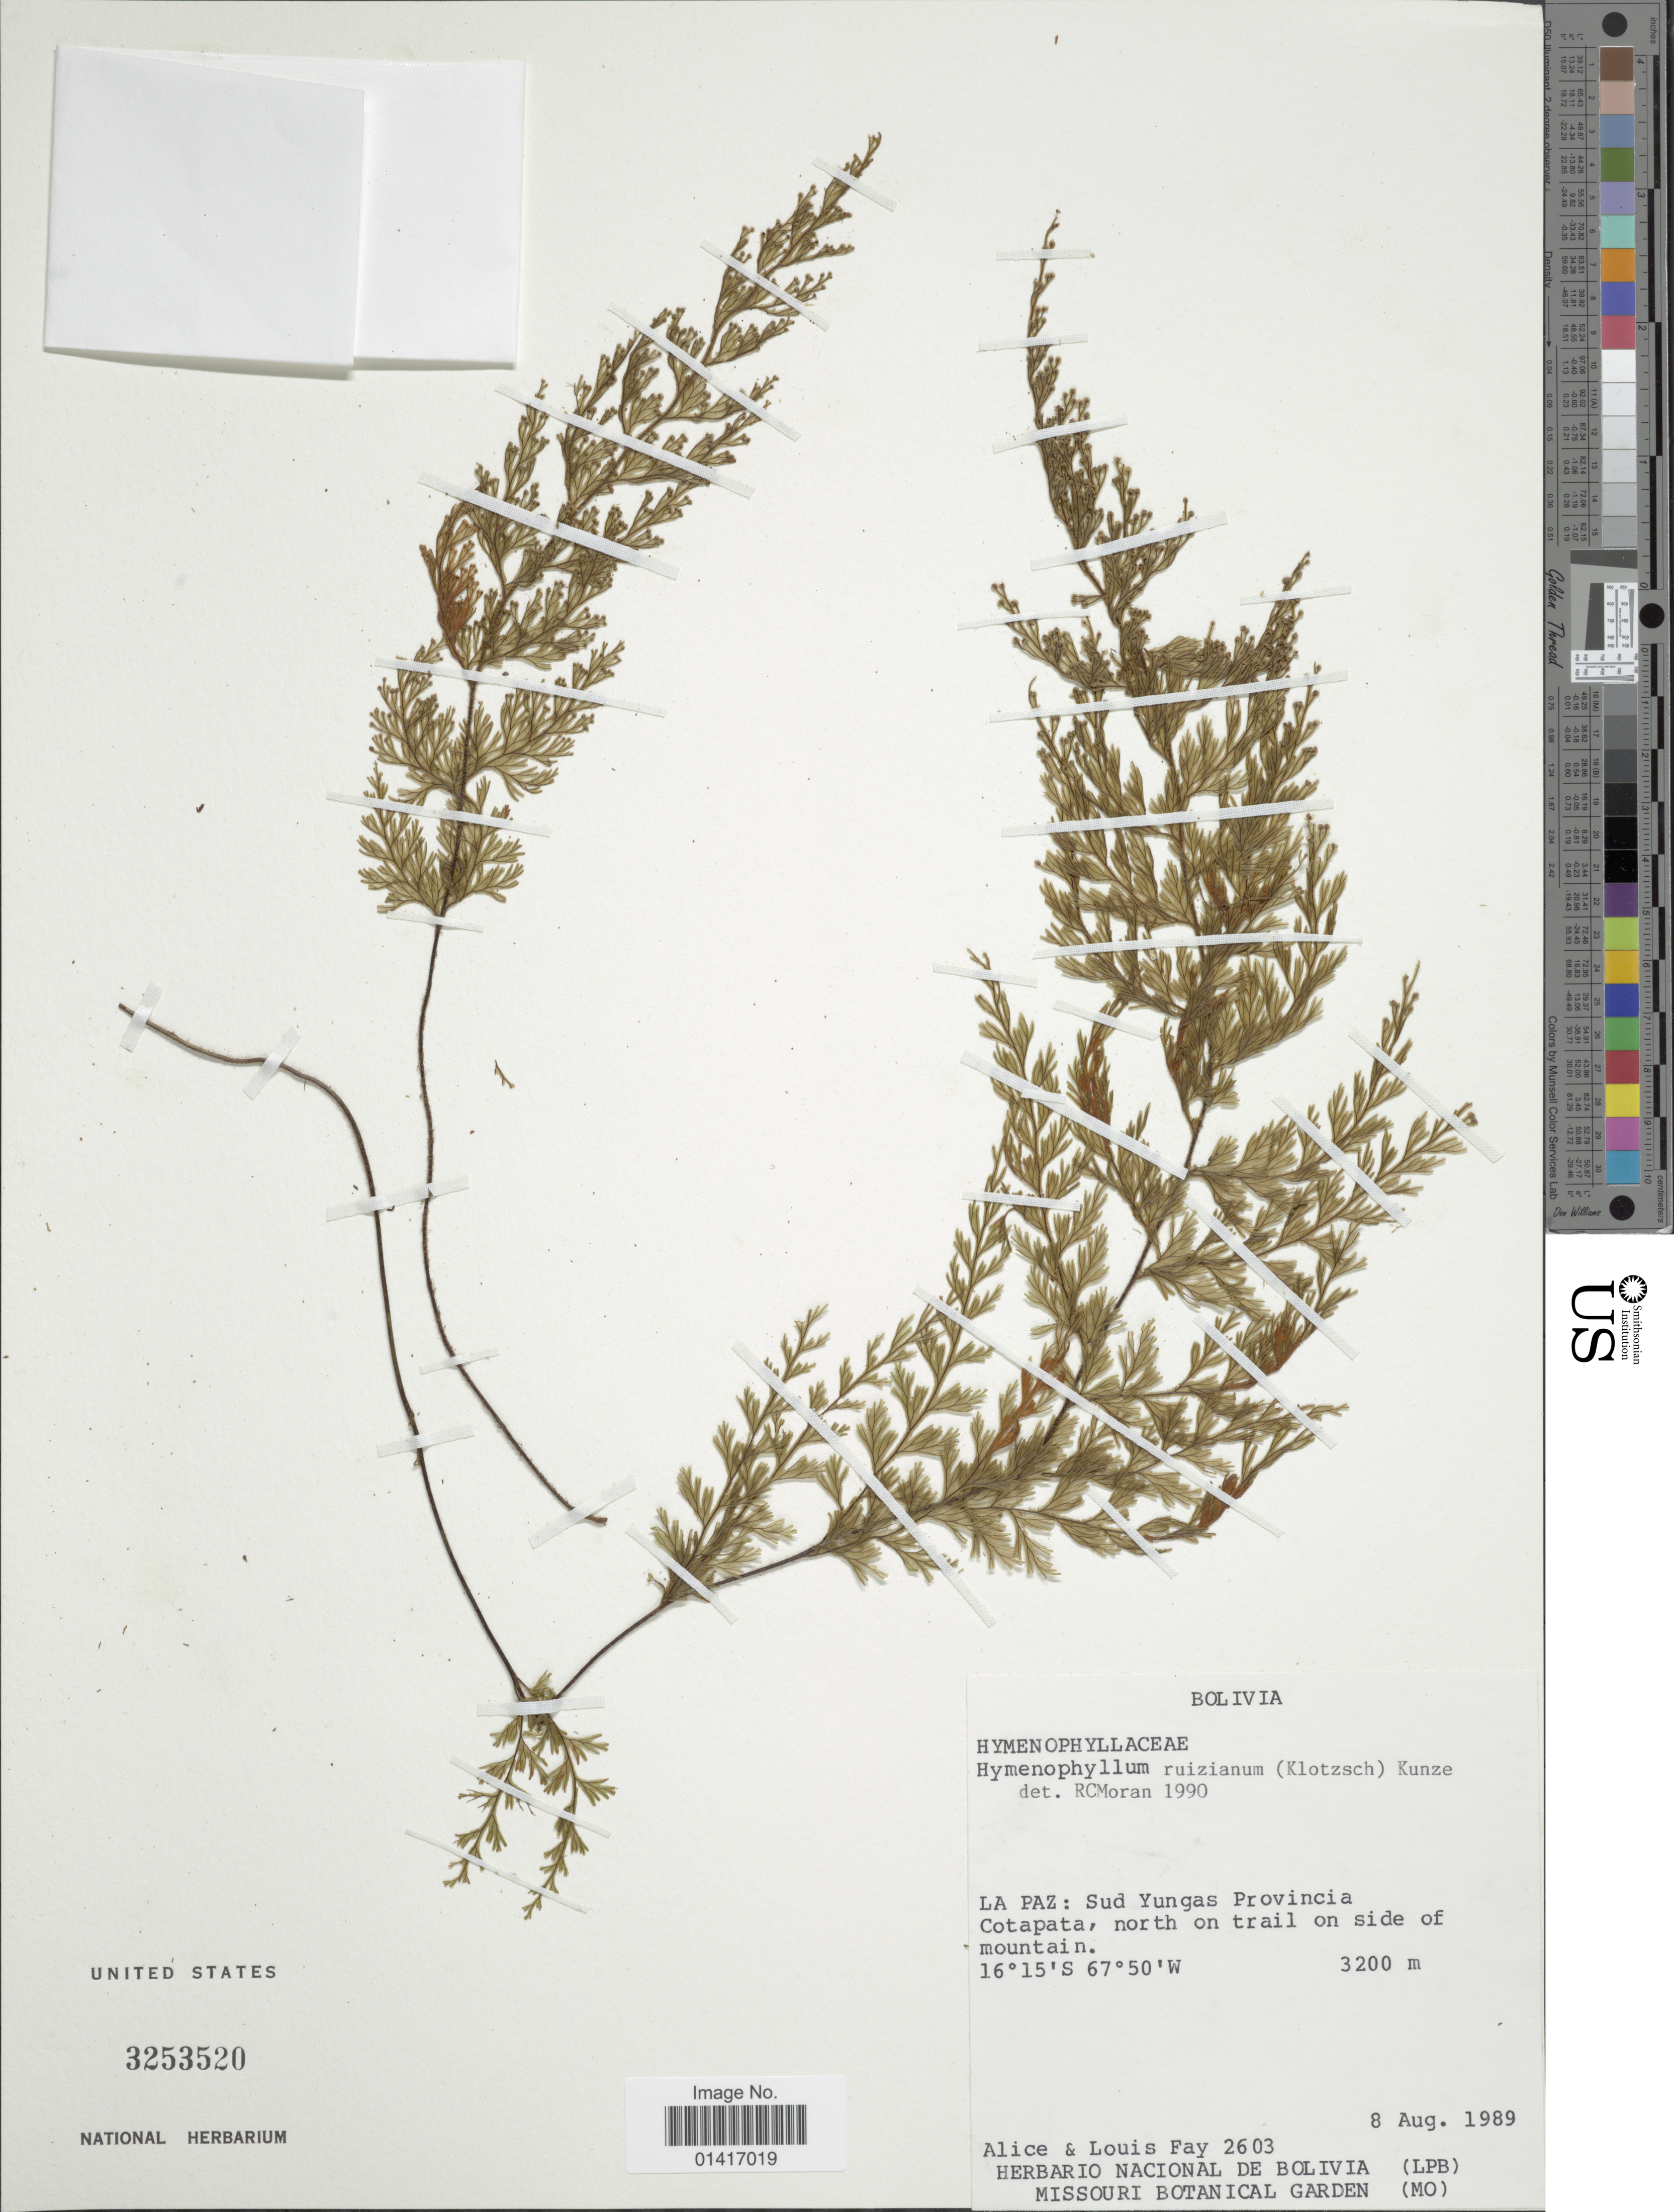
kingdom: Plantae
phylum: Tracheophyta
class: Polypodiopsida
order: Hymenophyllales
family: Hymenophyllaceae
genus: Hymenophyllum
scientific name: Hymenophyllum ruizianum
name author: (Klotzsch) Kunze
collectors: A. Fay & L. Fay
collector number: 2603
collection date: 1989-08-08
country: Bolivia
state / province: La Paz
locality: Sud Yungas Provincia. Cotapata, north on trail on side of mountain.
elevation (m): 3200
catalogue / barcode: US 3253520